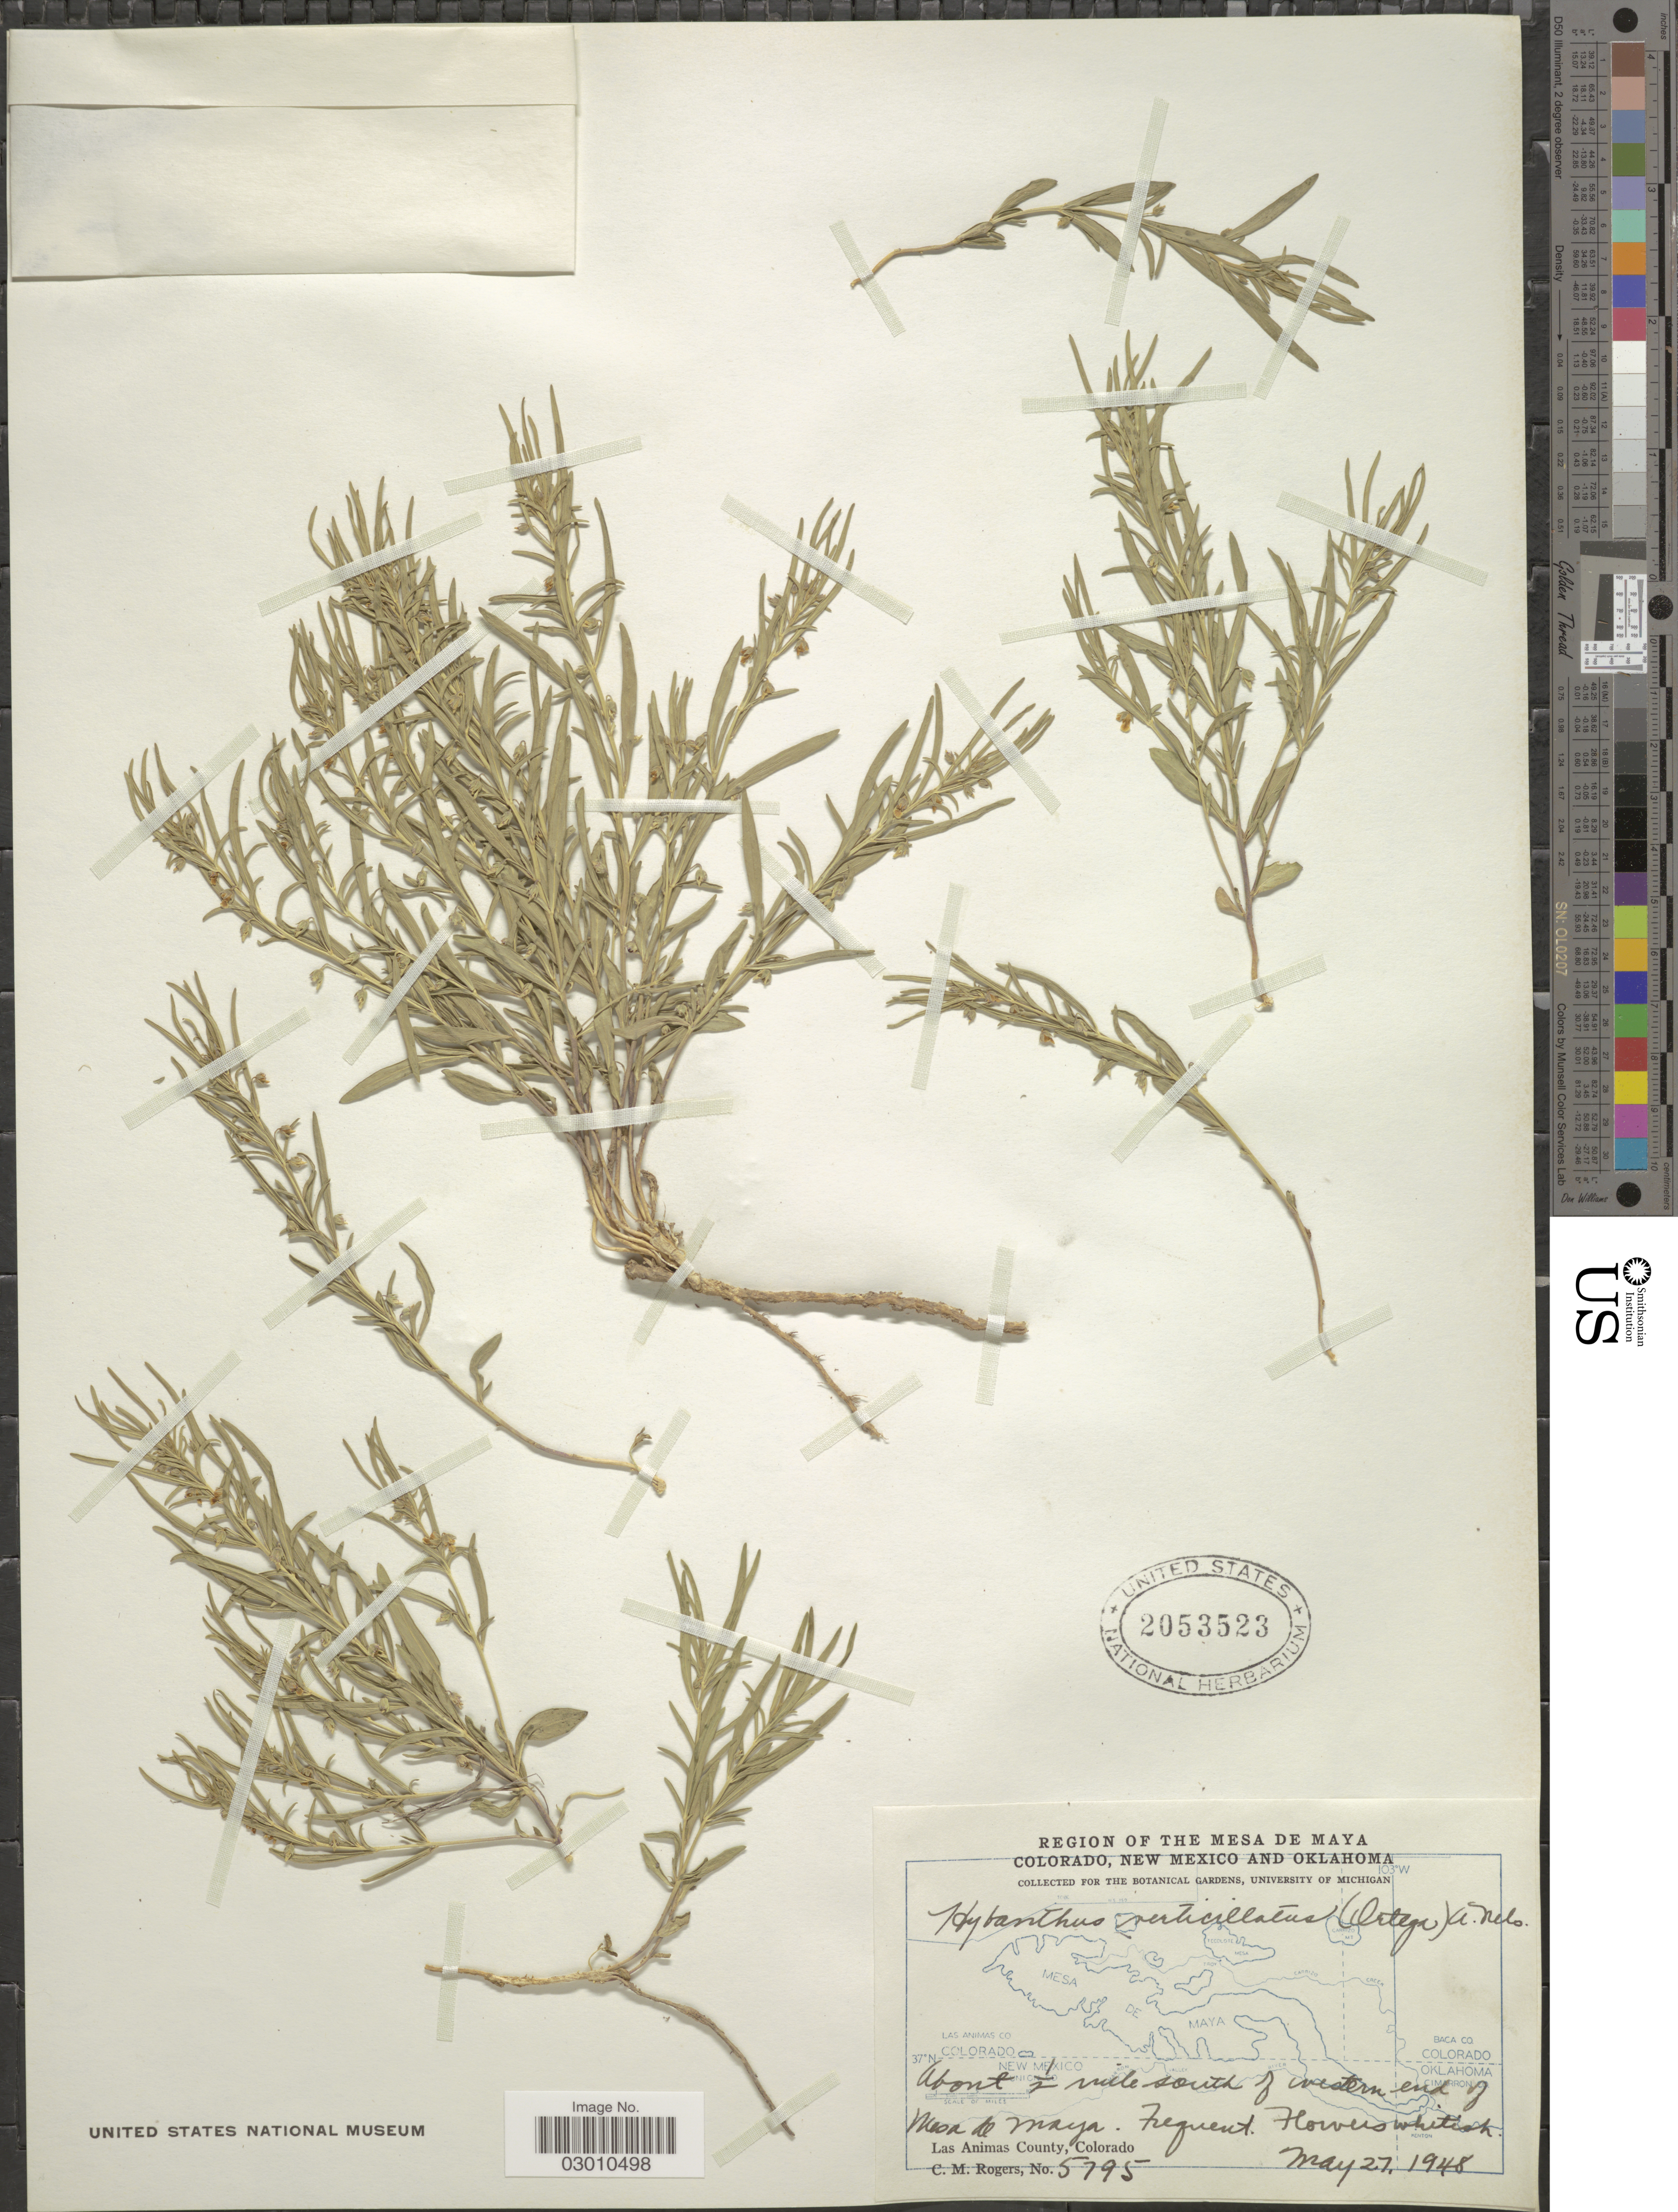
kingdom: Plantae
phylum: Tracheophyta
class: Magnoliopsida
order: Malpighiales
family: Violaceae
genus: Pombalia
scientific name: Pombalia verticillata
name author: (Ortega) Paula-Souza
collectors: C. M. Rogers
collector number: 5795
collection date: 1948-05-27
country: United States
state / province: Colorado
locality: Region of the Mesa de Maya. About ½ mile south of western end of Mesa de Maya. Las Animas County.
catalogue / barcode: US 2053523